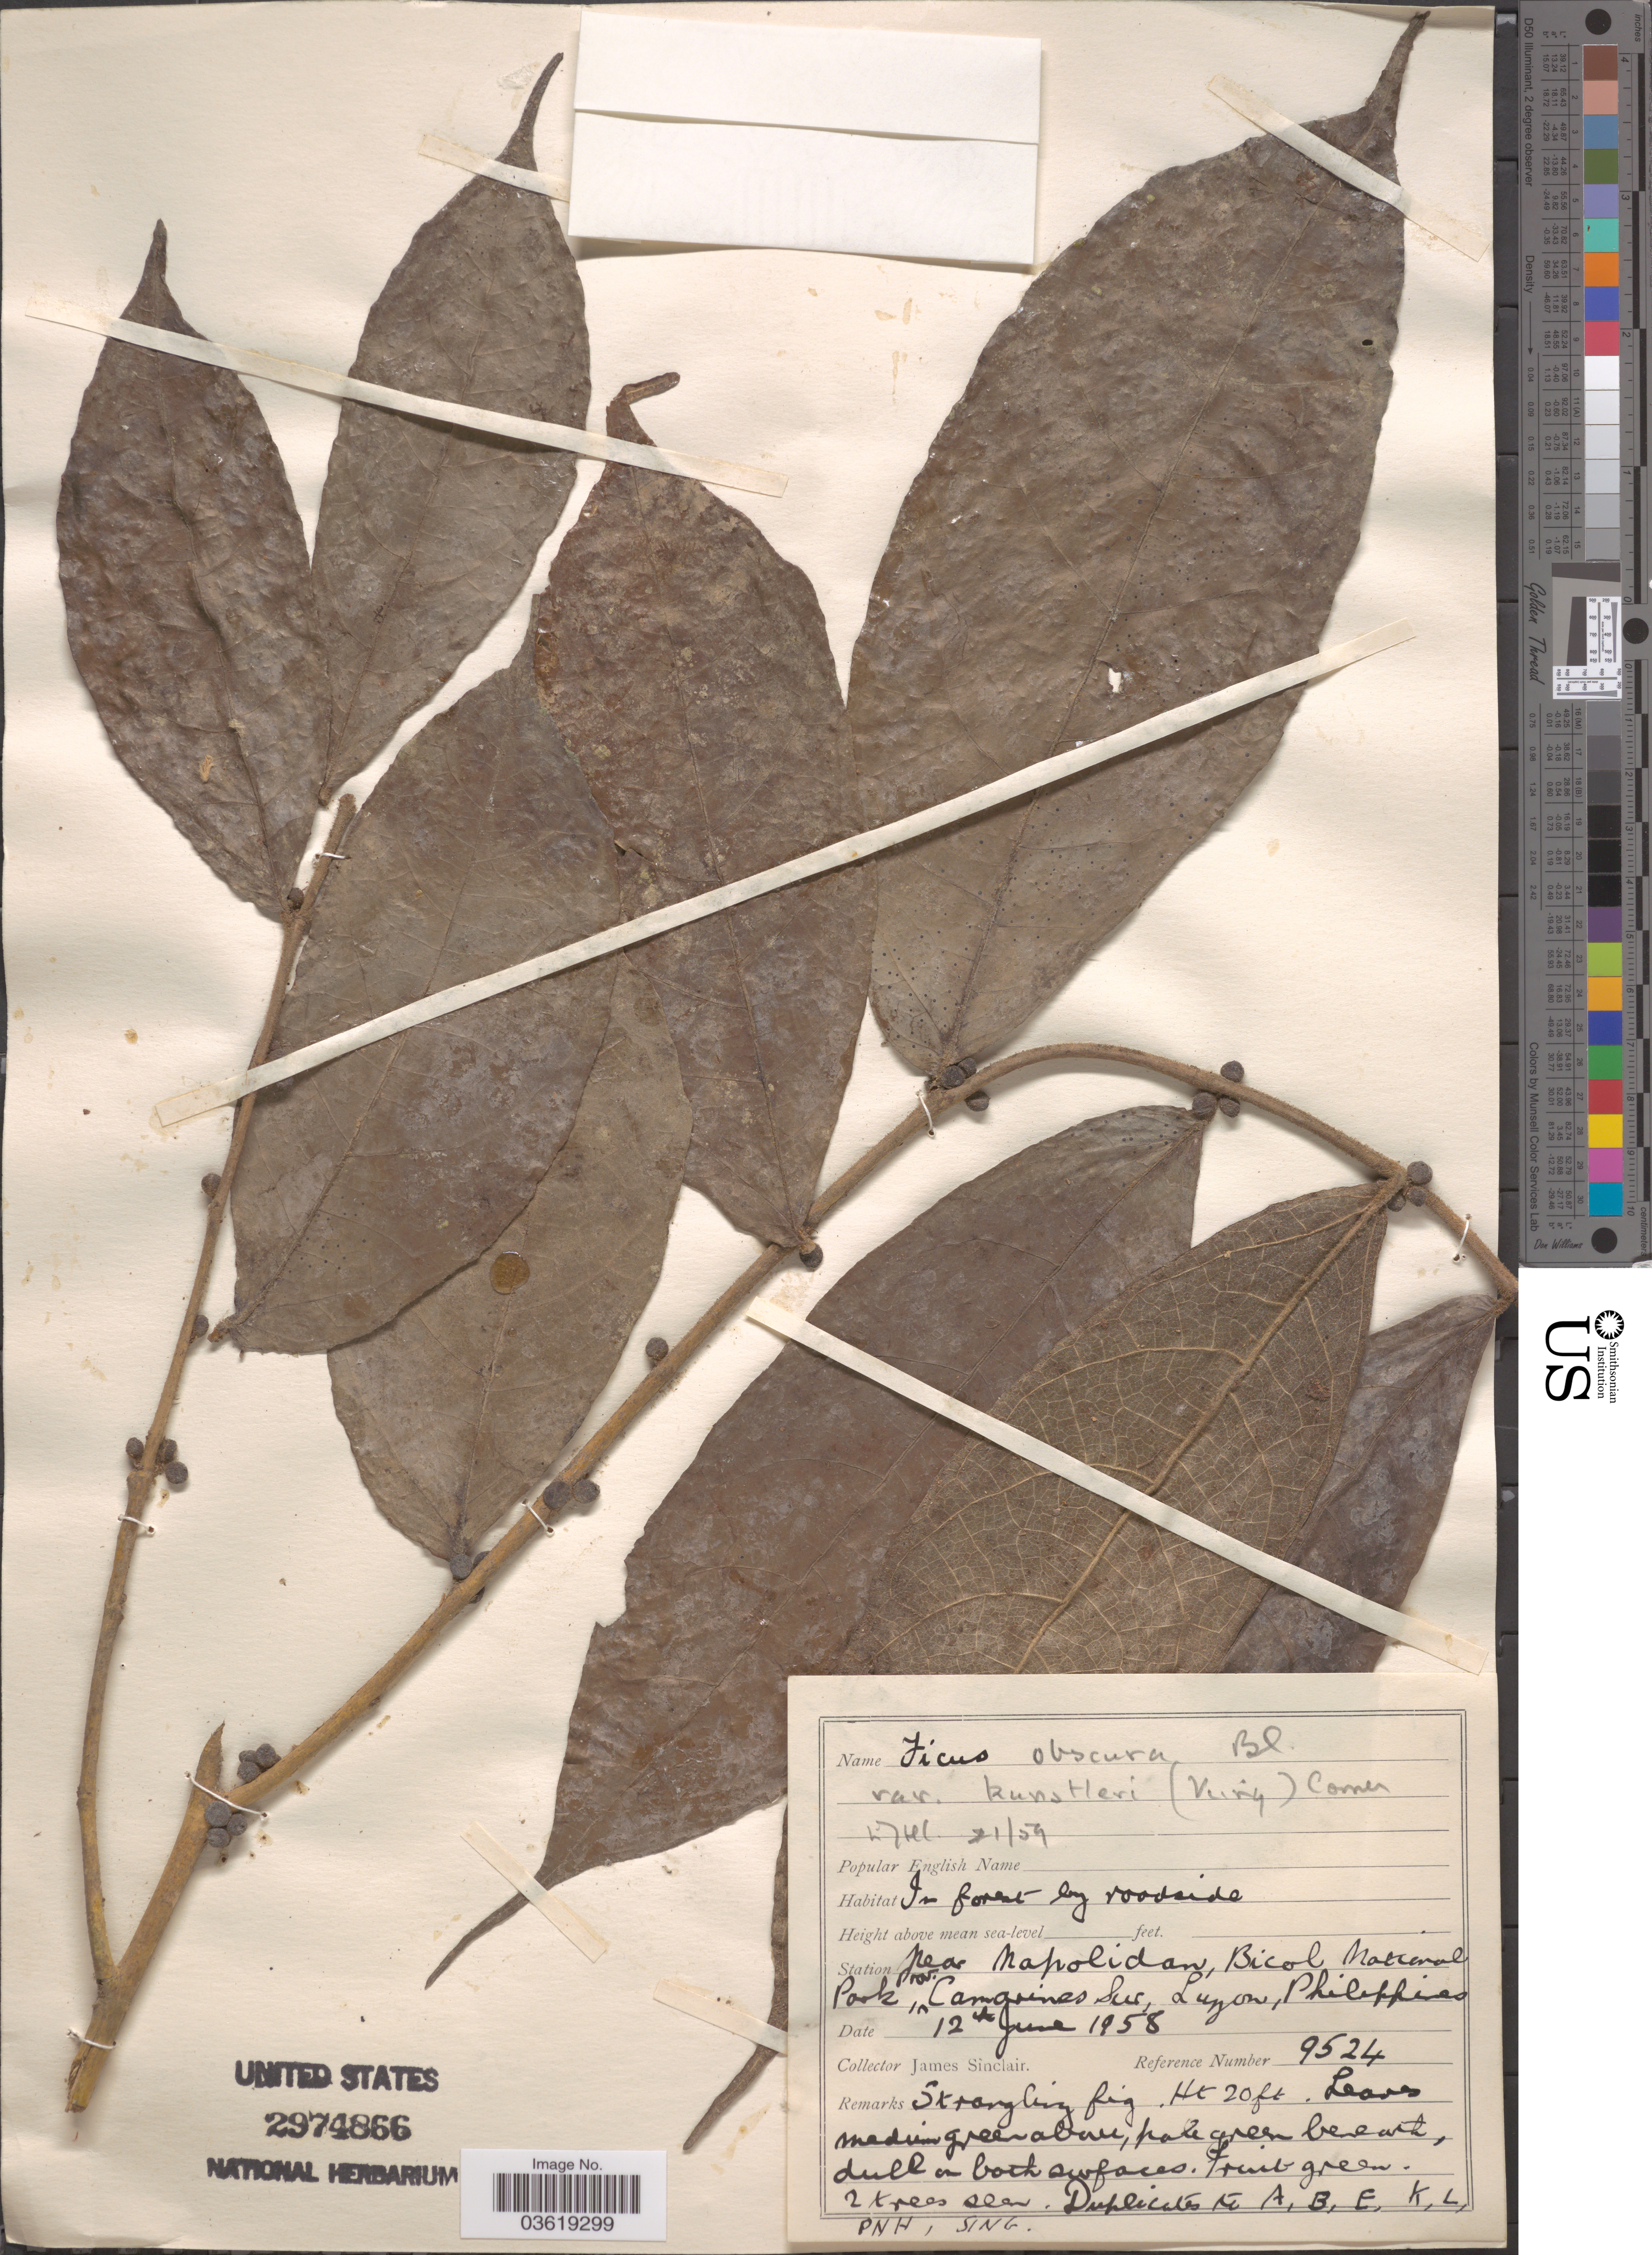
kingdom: Plantae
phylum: Tracheophyta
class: Magnoliopsida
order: Rosales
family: Moraceae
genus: Ficus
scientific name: Ficus obscura var. kunstleri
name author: Blume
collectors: J. Sinclair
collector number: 9524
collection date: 1958-06-12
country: Philippines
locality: Station near Napolidan, Bicol National Park, Prov. Camarines Sur, Luzon.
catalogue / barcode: US 2974866